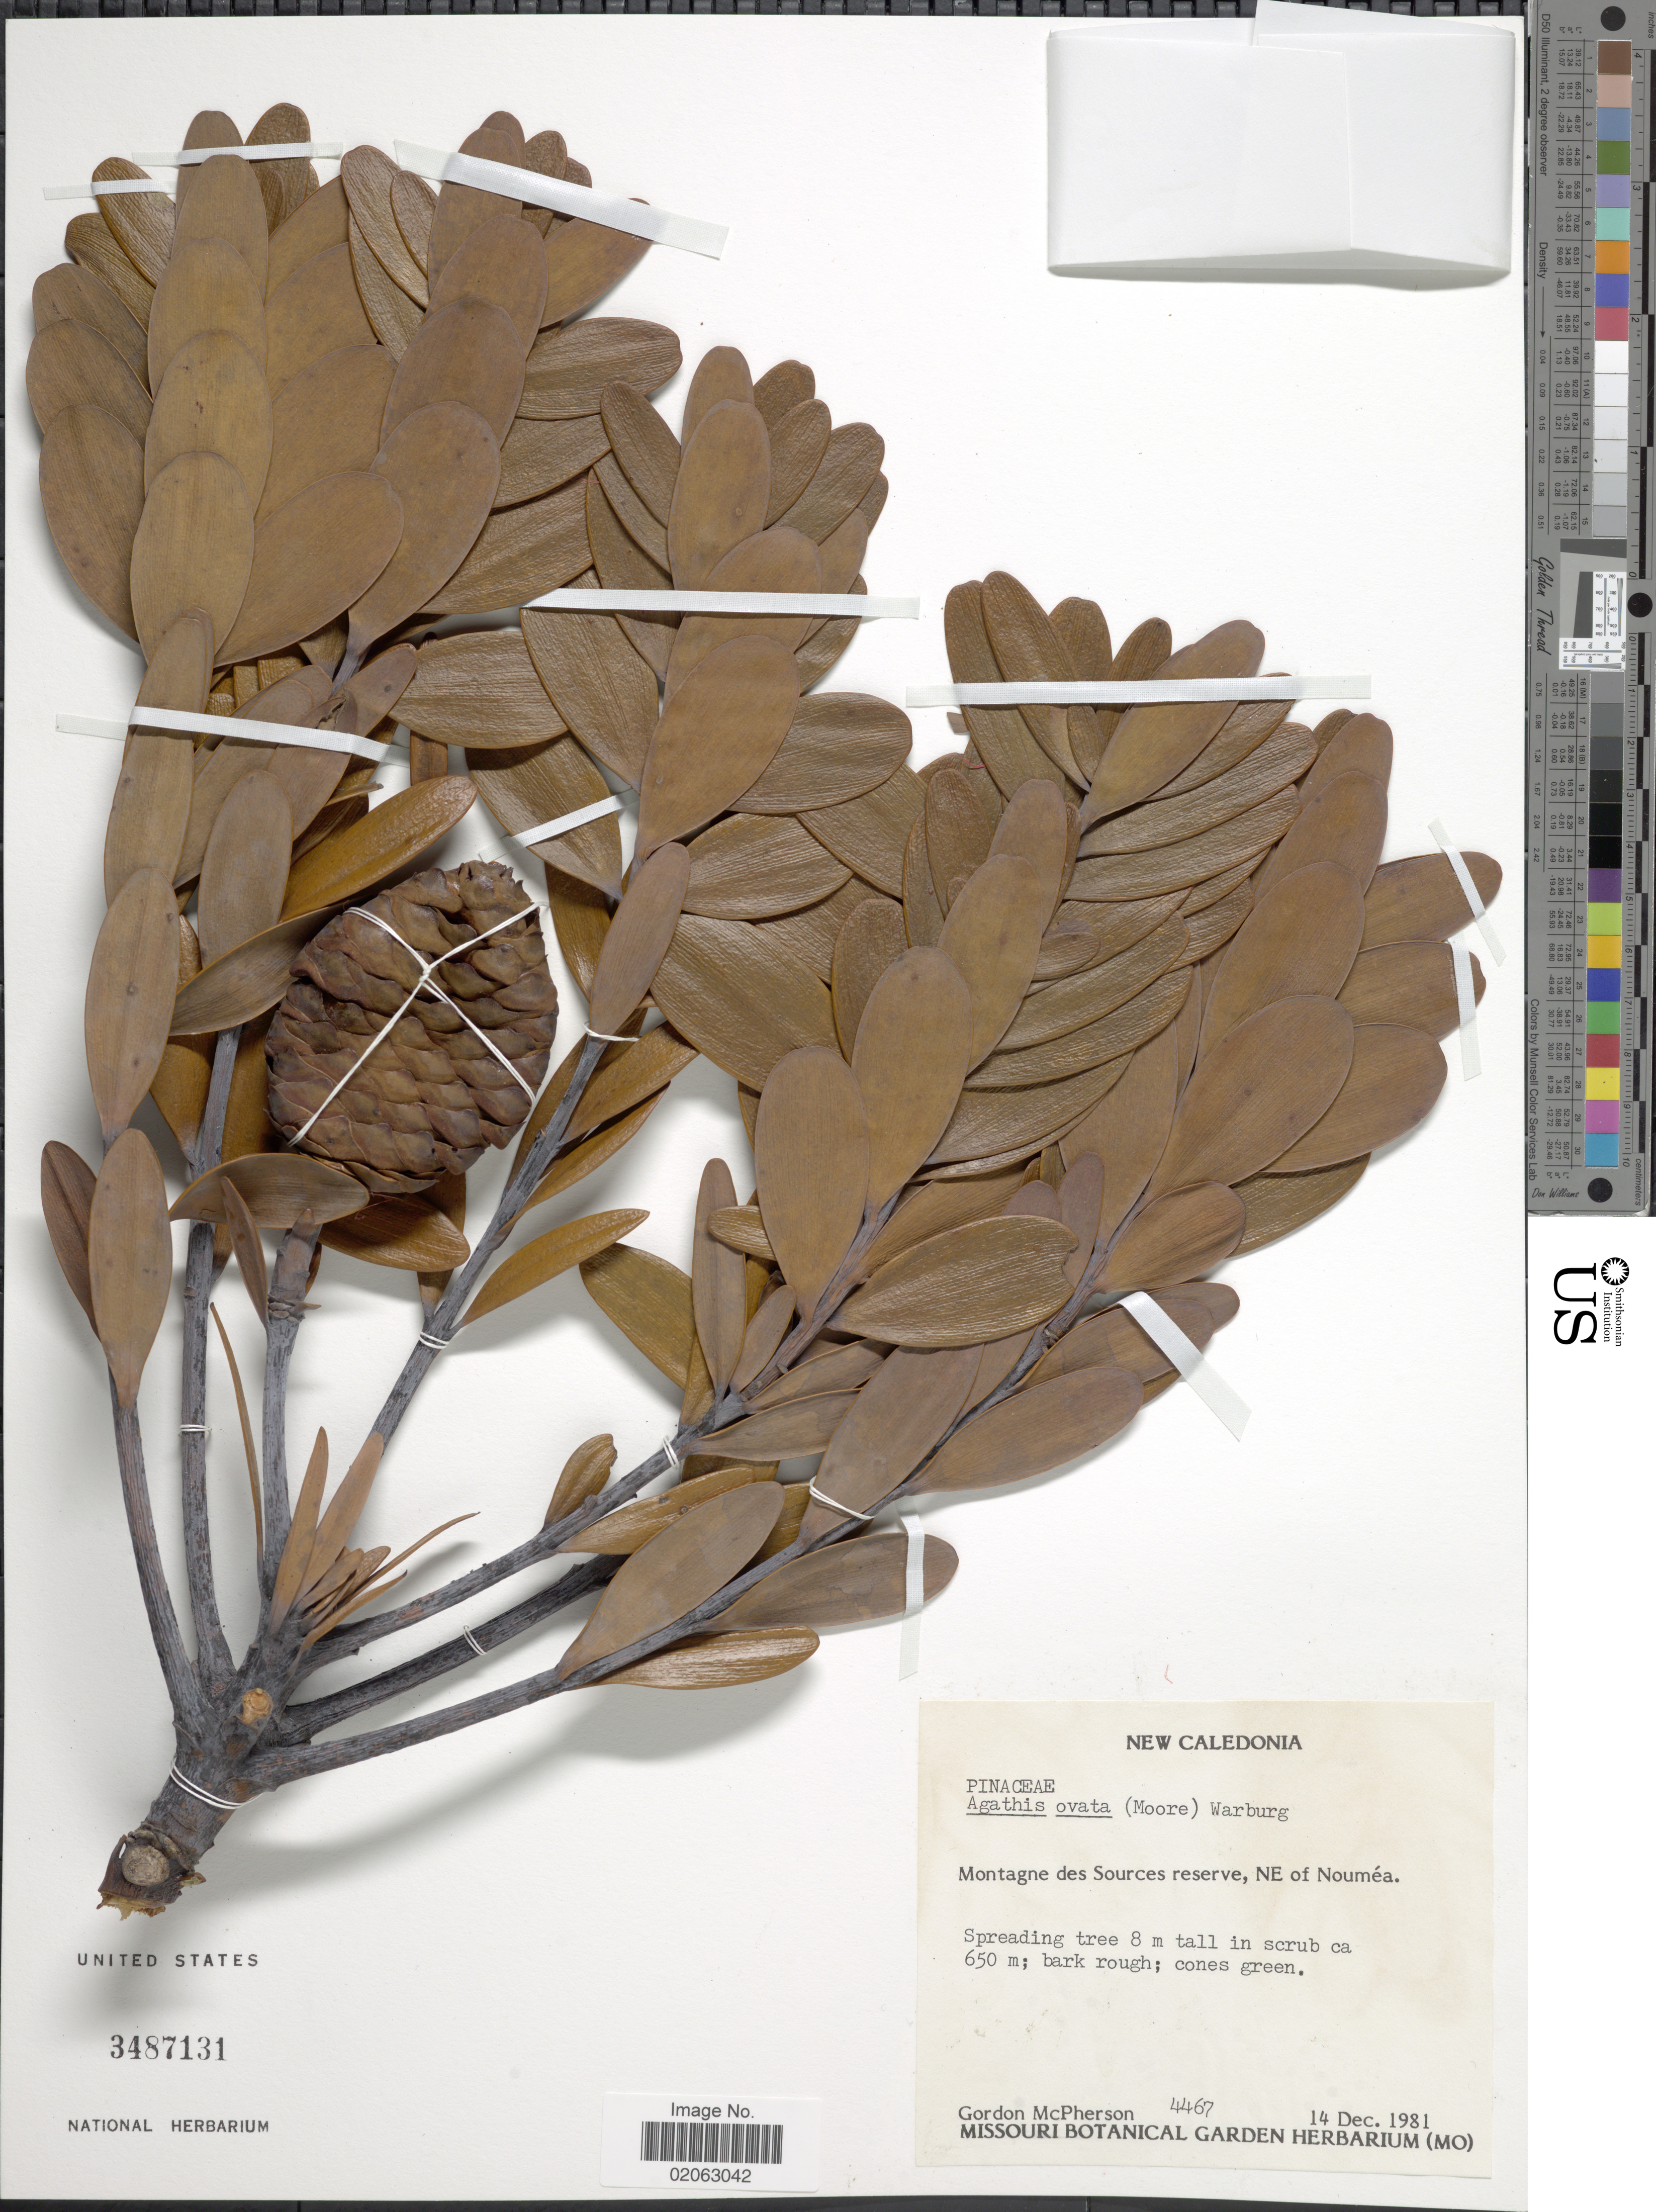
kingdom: Plantae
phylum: Tracheophyta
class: Pinopsida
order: Pinales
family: Araucariaceae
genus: Agathis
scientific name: Agathis ovata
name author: (C. Moore ex Vieill.) Warb.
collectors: G. D. McPherson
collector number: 4467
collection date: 1981-12-14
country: New Caledonia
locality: Montagne des Sources reserve, NE of Noumea.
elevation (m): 650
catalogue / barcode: US 3487131